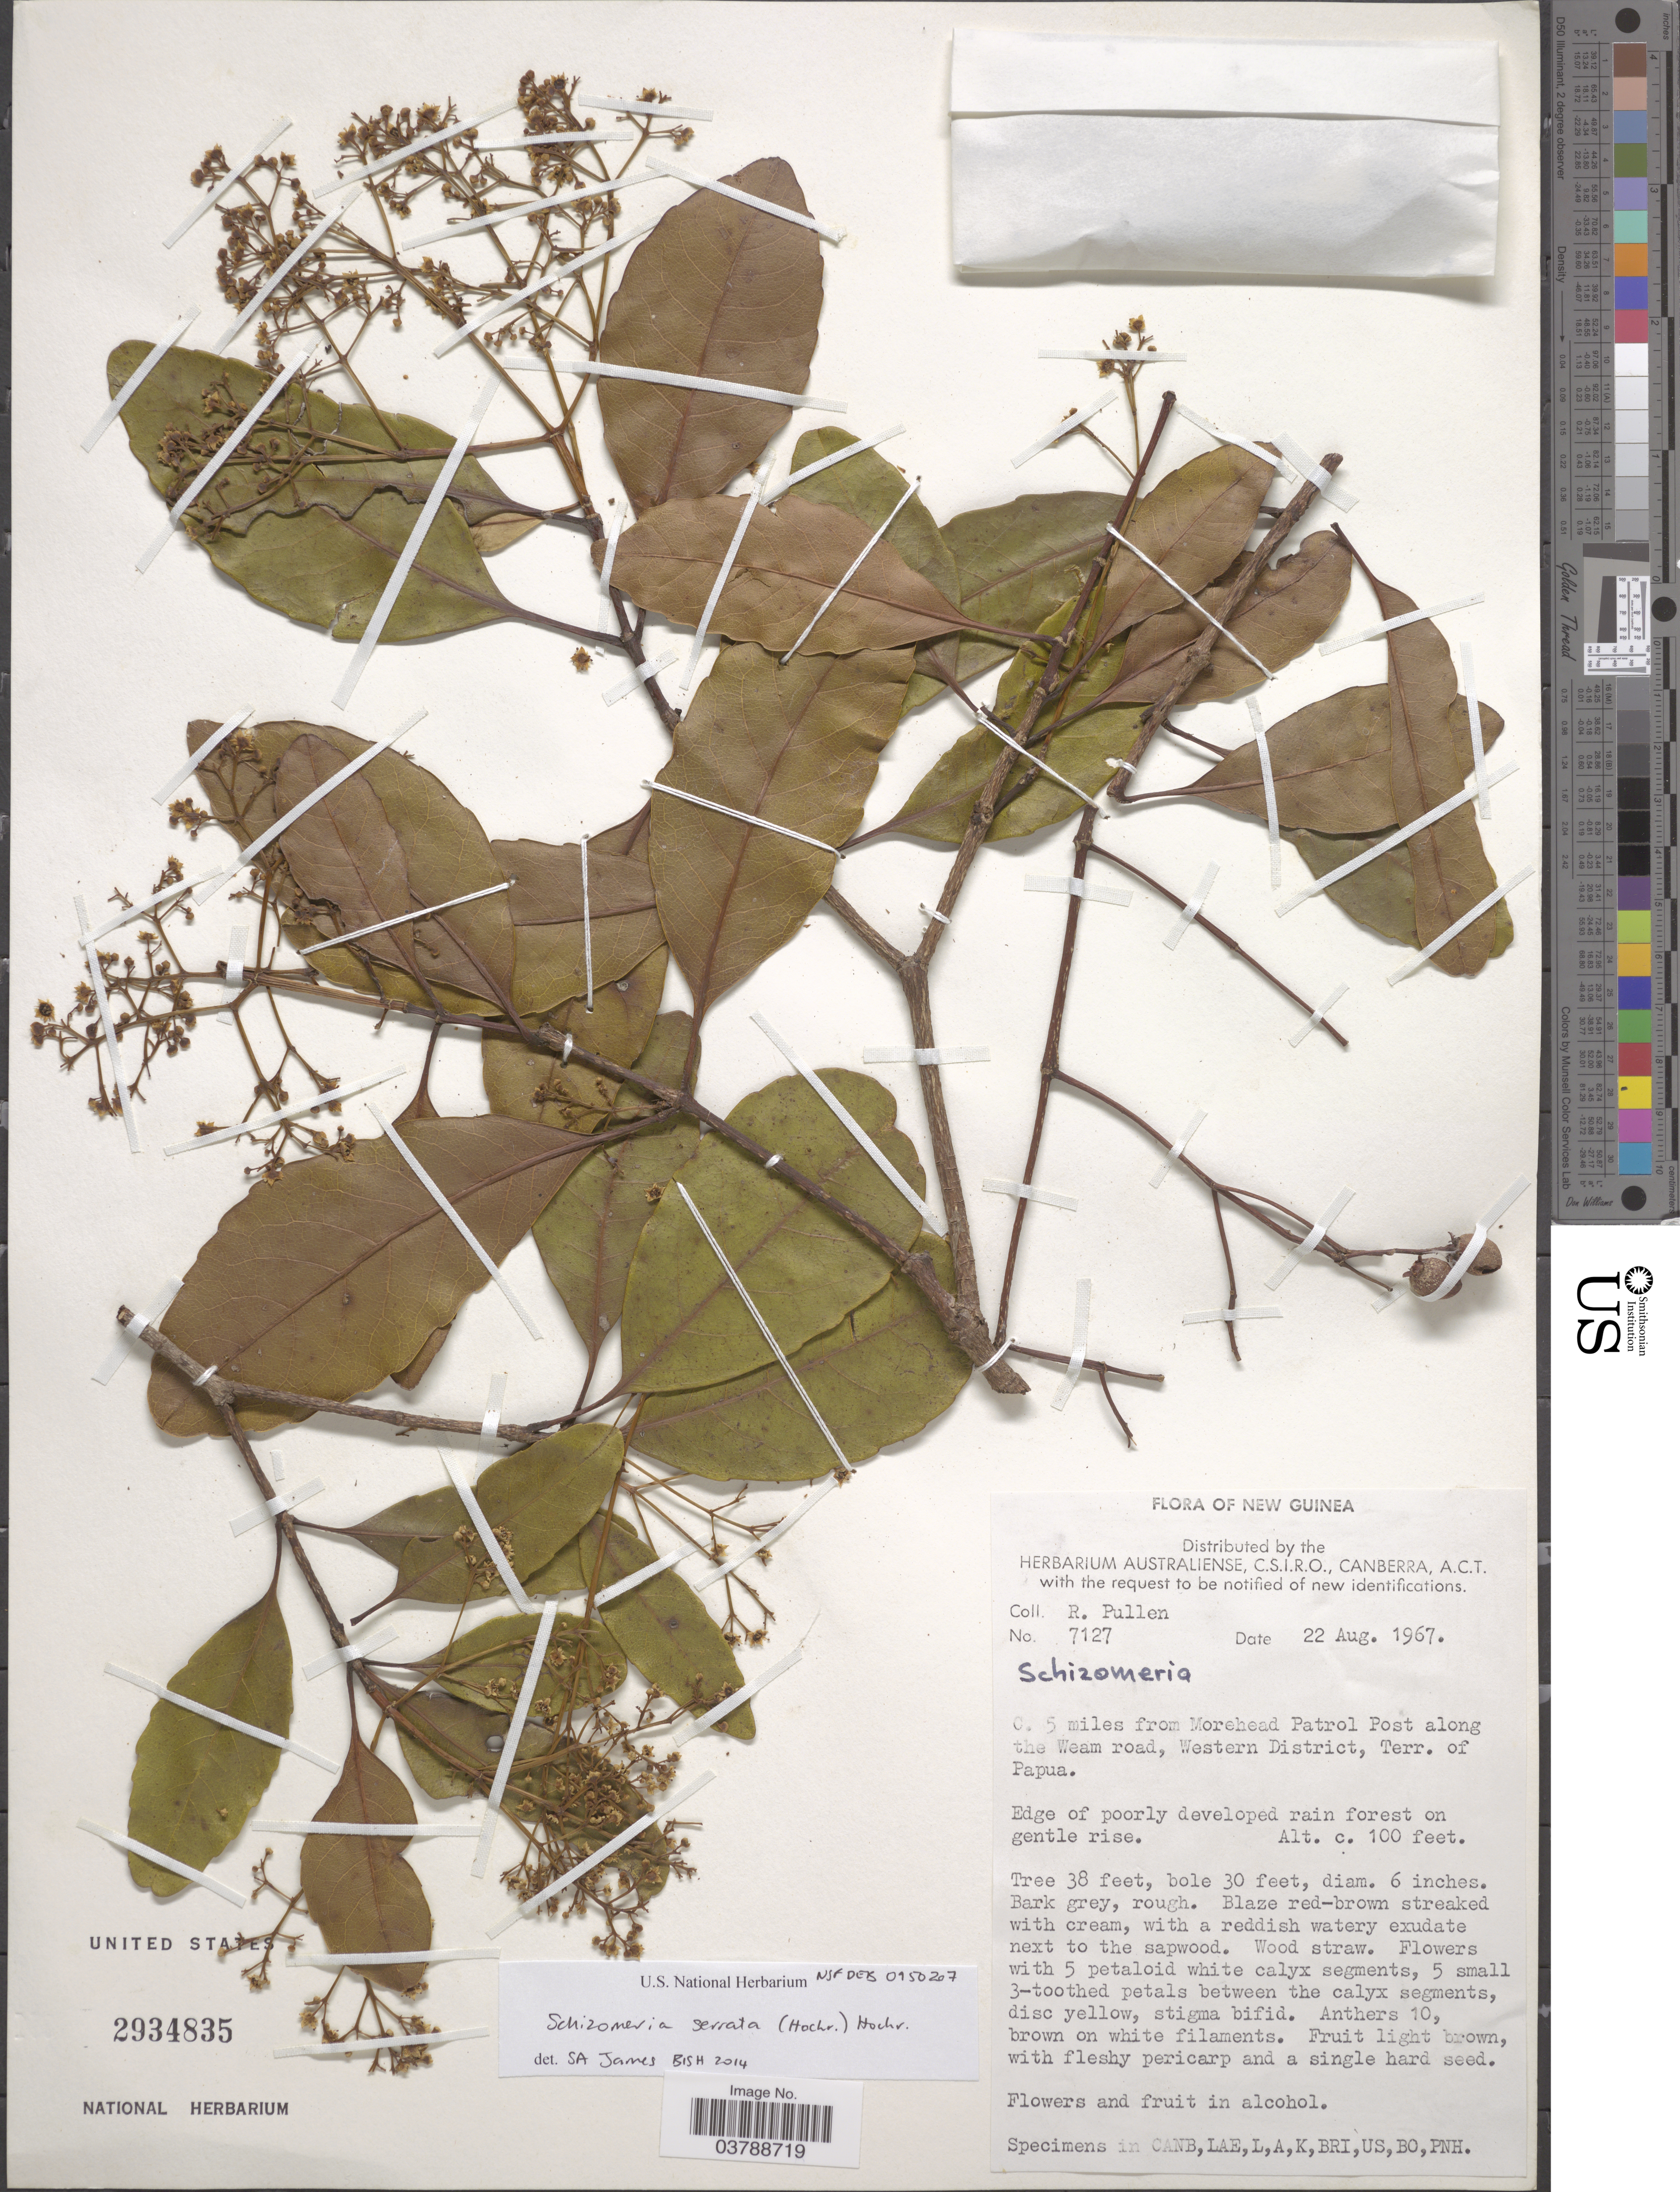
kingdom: Plantae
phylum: Tracheophyta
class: Magnoliopsida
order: Oxalidales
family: Cunoniaceae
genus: Schizomeria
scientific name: Schizomeria serrata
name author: (Hochr.) Hochr.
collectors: R. Pullen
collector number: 7127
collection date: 1967-08-22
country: Papua New Guinea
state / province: Manus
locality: New Guinea. 0.5 miles from Morehead Patrol Post along the Weam road, Western District, Terr. of Papua.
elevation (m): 30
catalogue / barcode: US 2934835